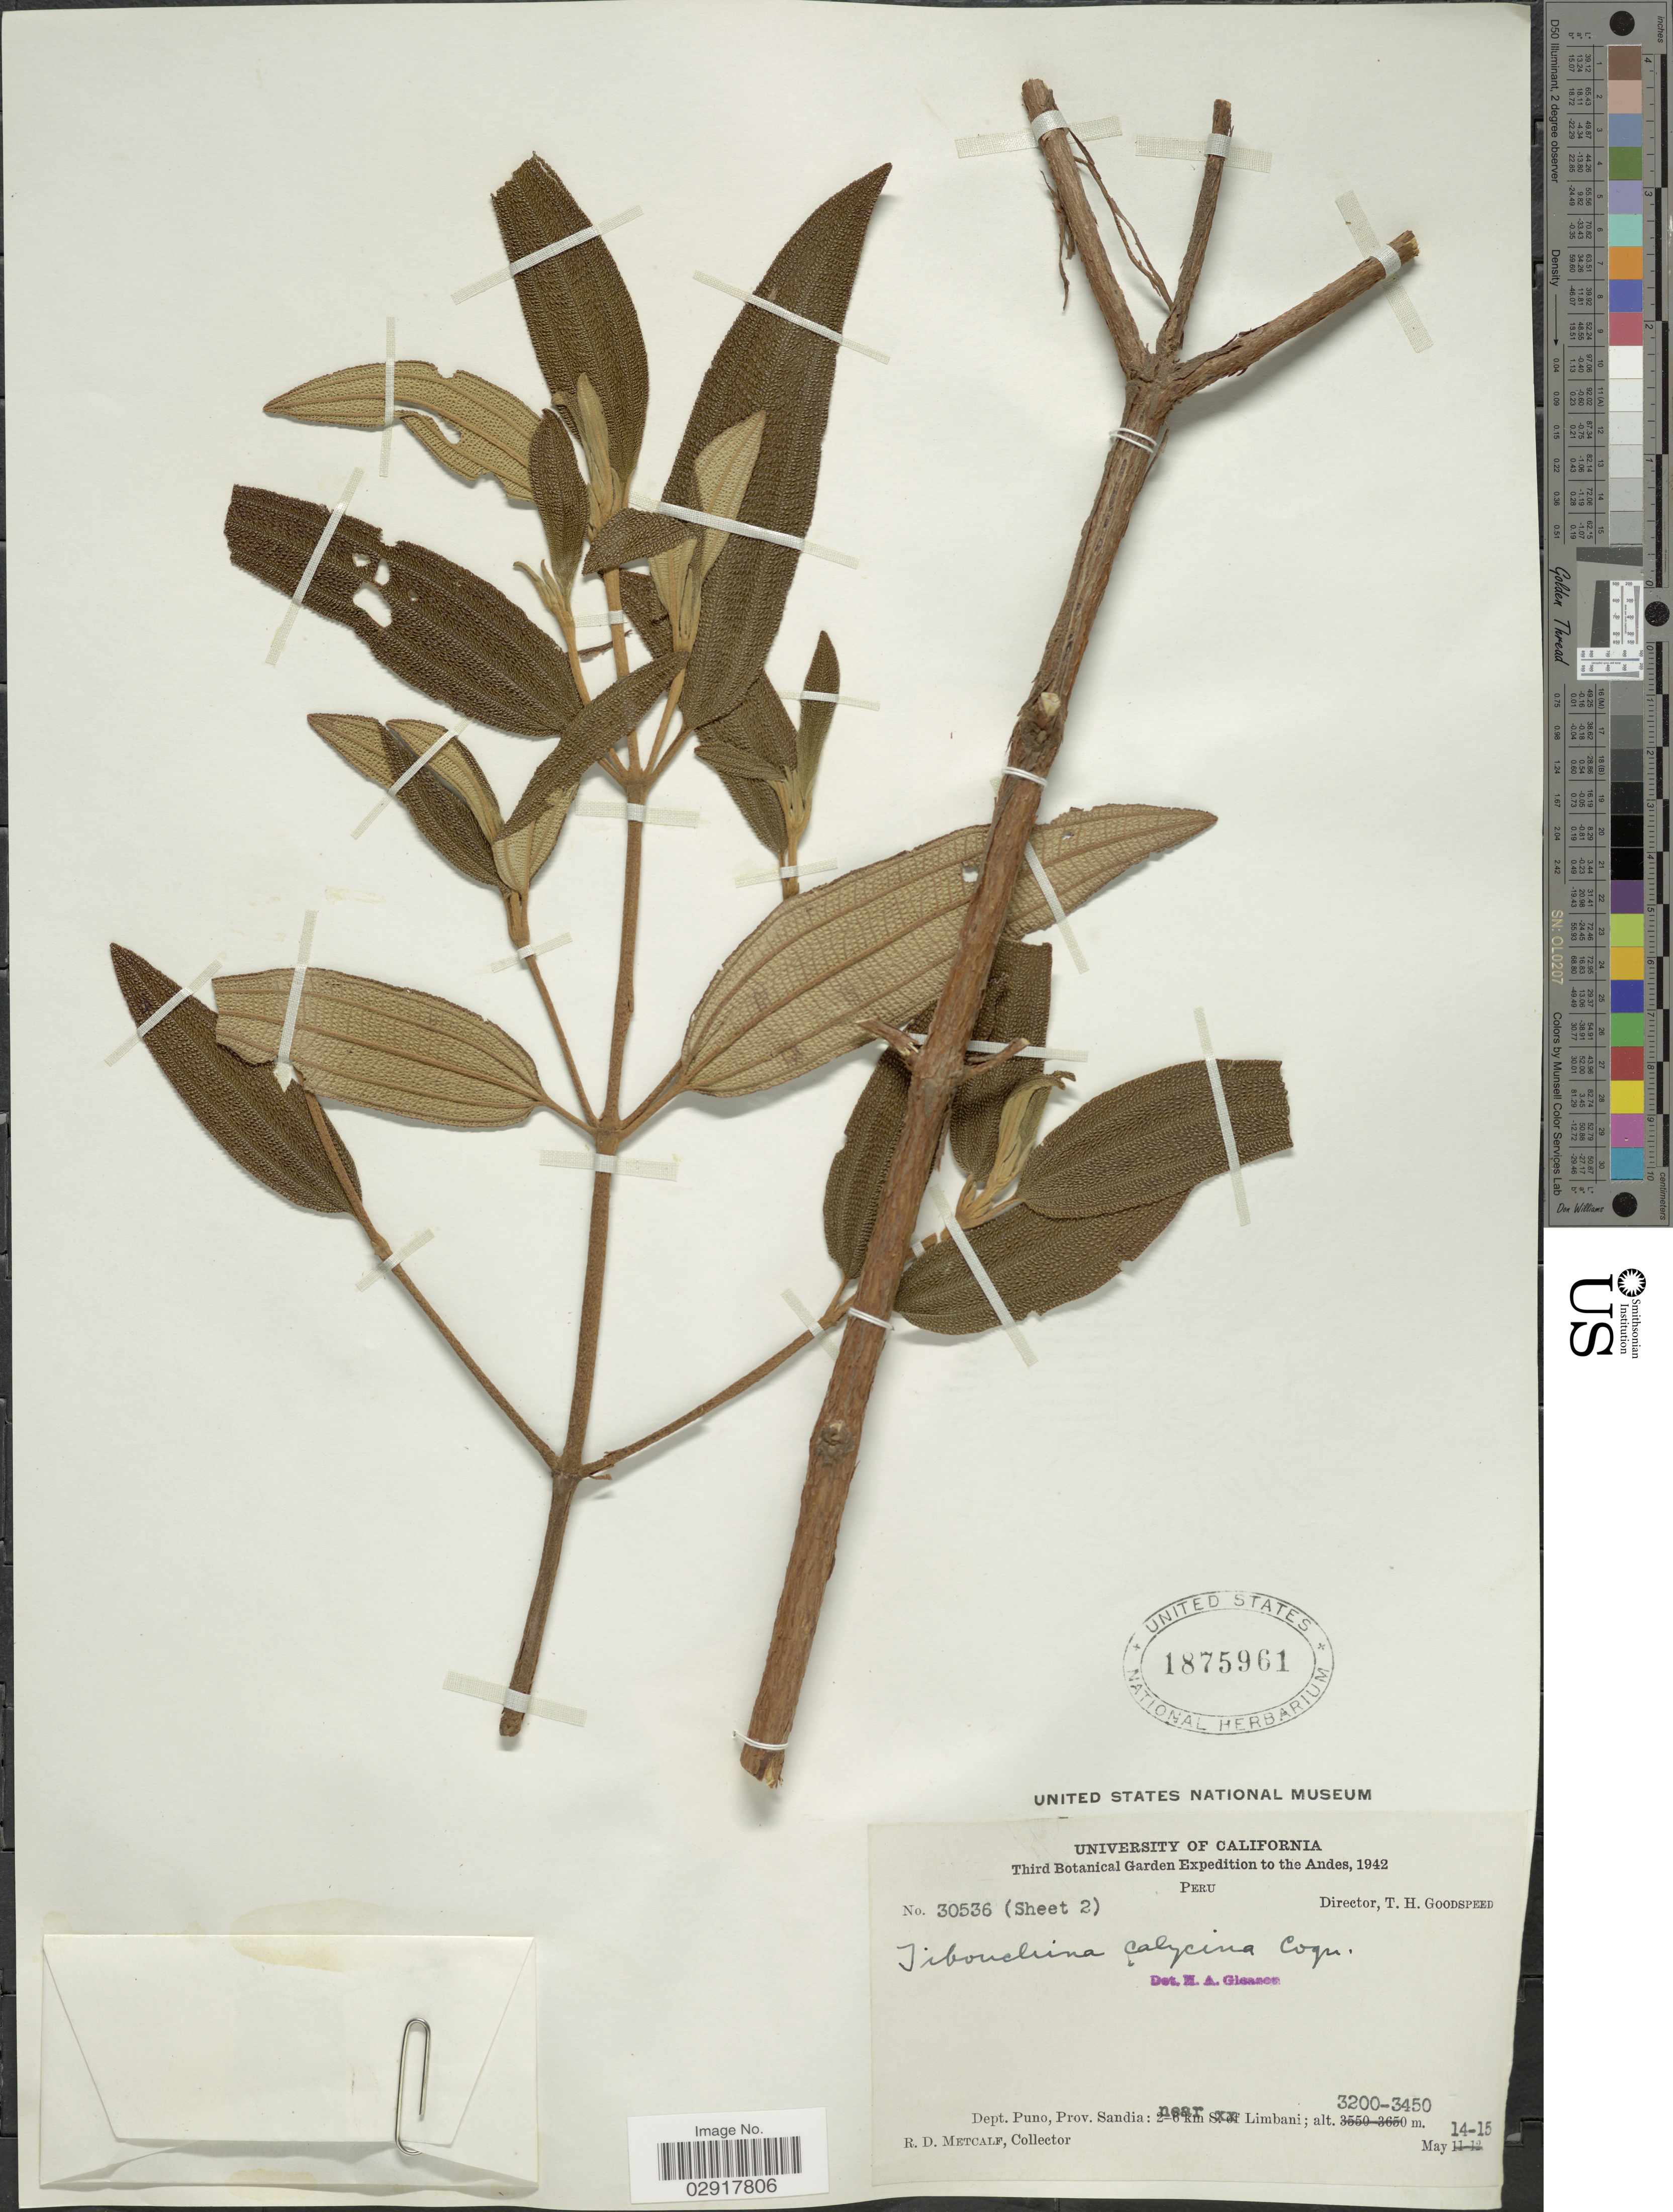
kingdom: Plantae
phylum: Tracheophyta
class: Magnoliopsida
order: Myrtales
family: Melastomataceae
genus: Tibouchina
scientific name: Tibouchina calycina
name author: Cogn.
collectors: R. D. Metcalf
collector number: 30536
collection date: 1942-05-14/1942-05-15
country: Peru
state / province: Puno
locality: The Andes. Dept. Puno, Prov. Sandia: near Limbani.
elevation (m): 3200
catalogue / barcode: US 1875961